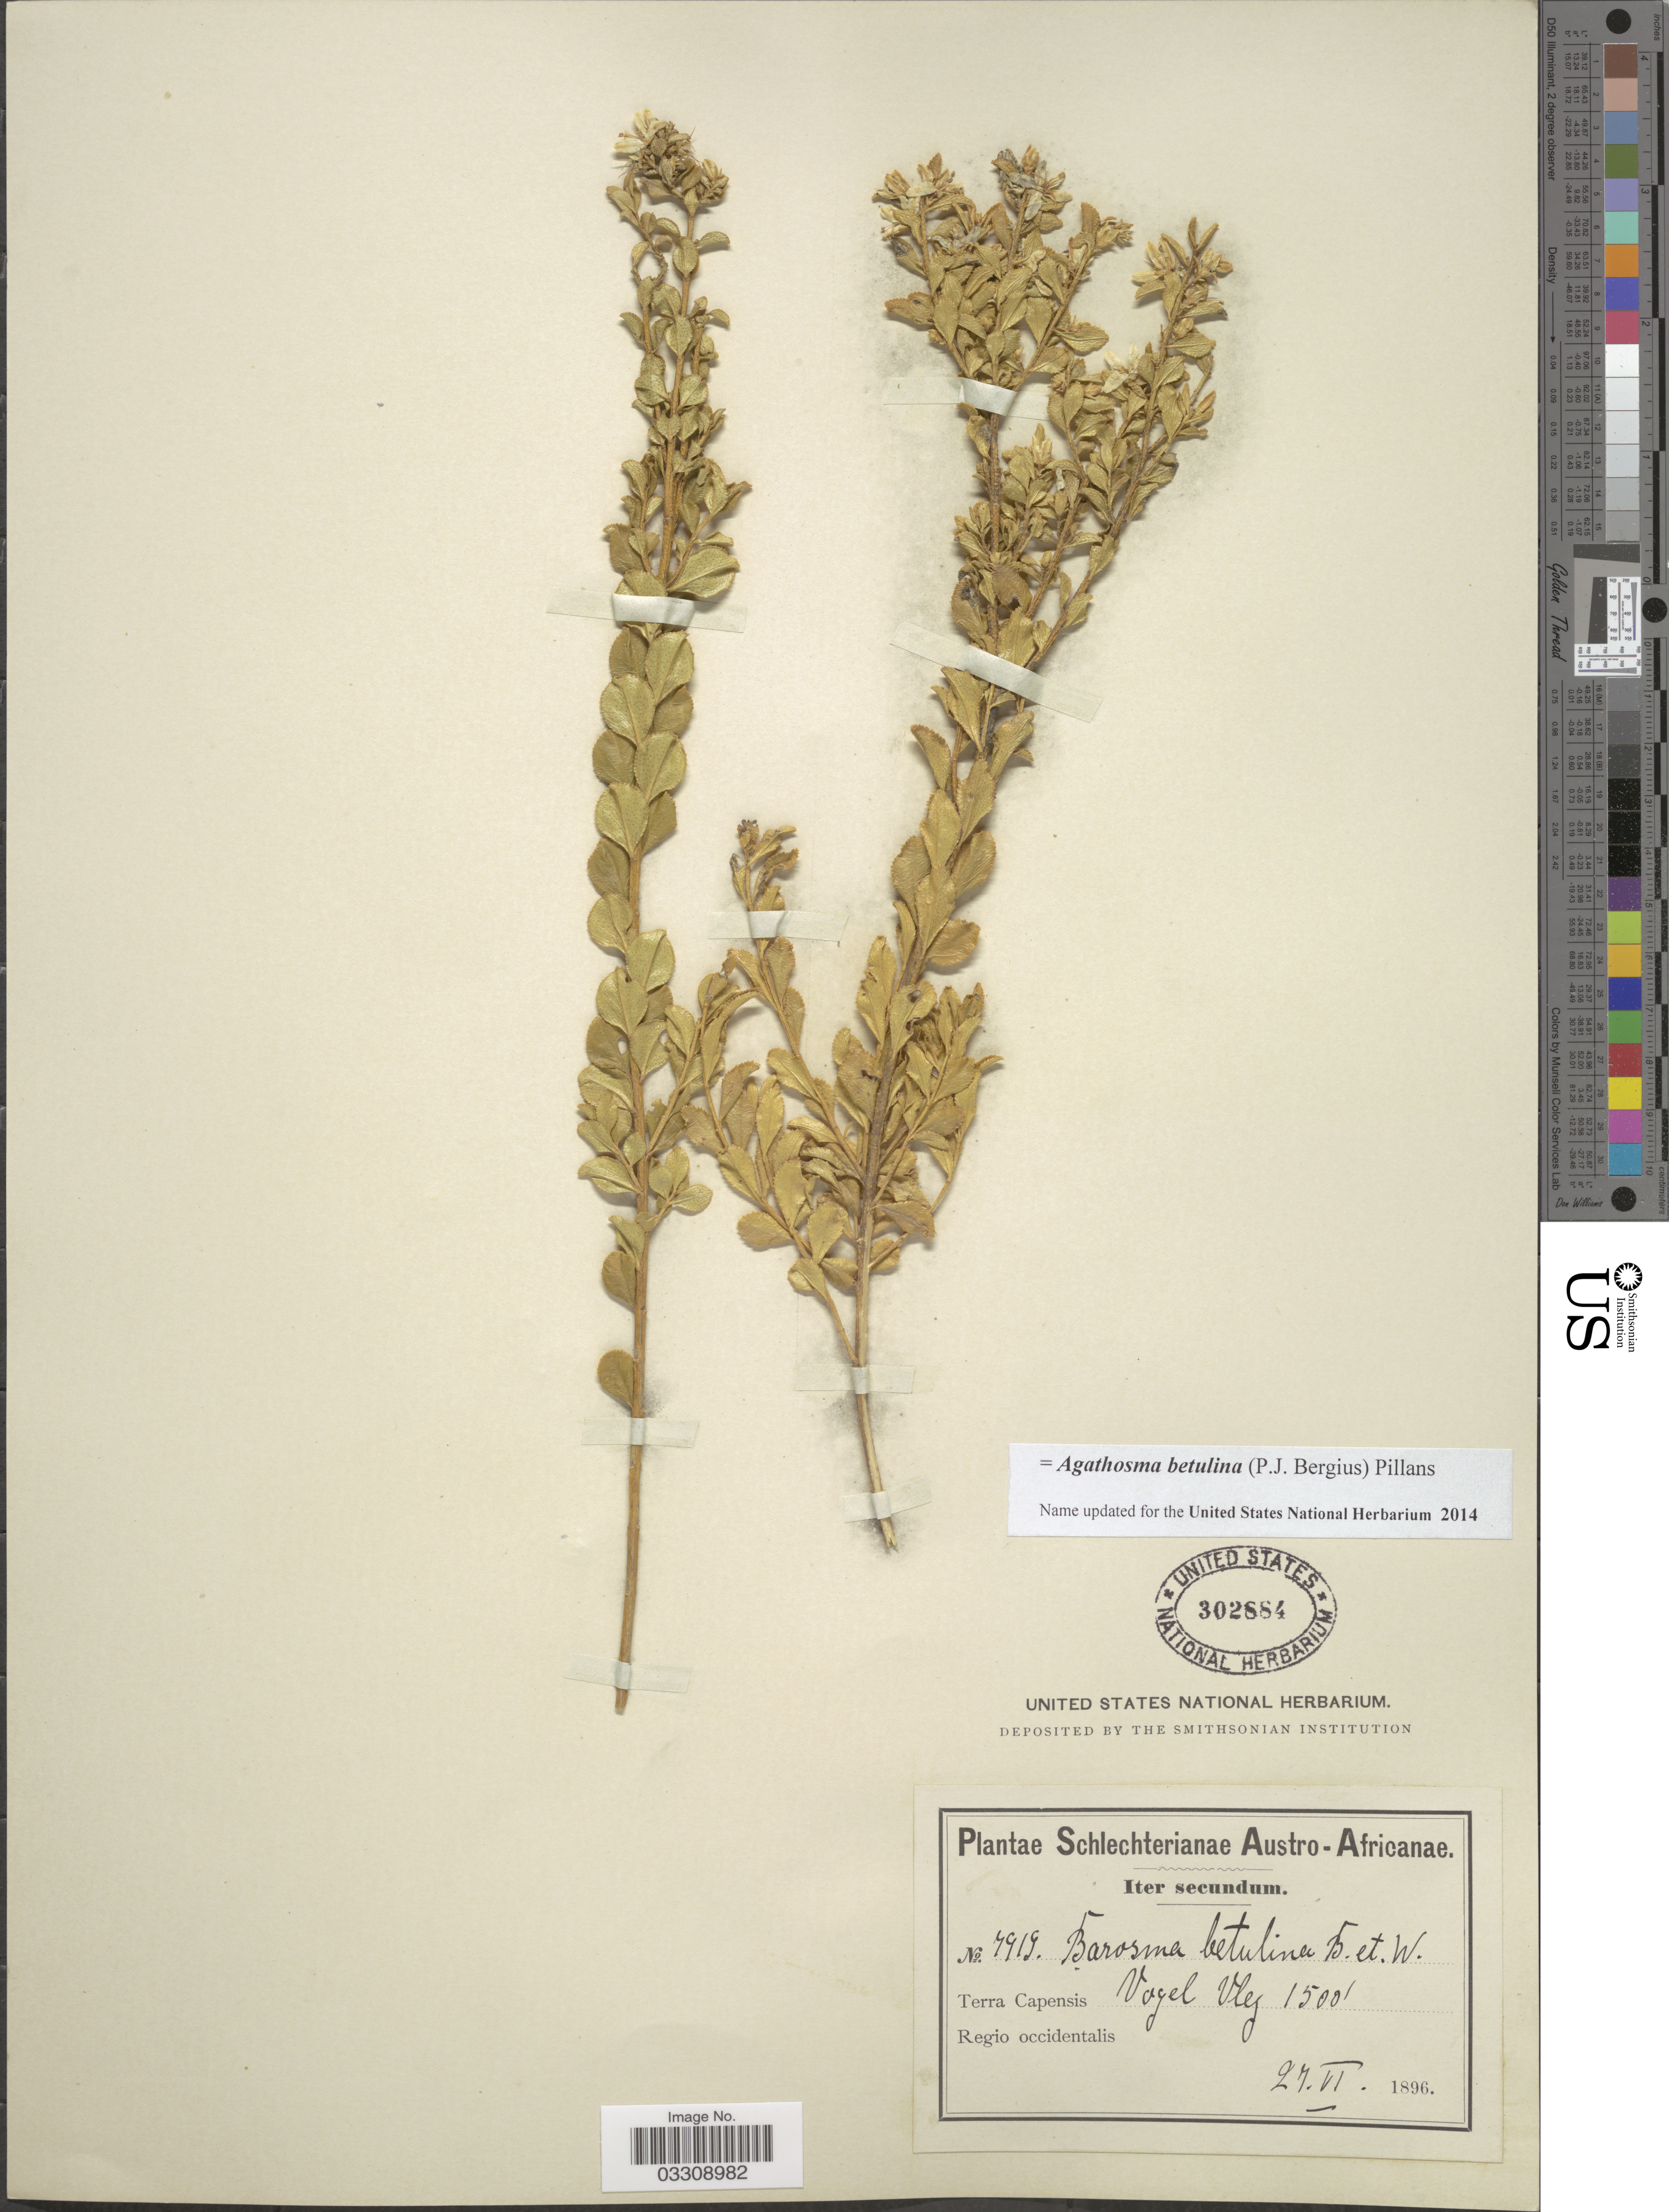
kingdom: Plantae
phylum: Tracheophyta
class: Magnoliopsida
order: Sapindales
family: Rutaceae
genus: Agathosma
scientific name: Agathosma betulina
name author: (P.J. Bergius) Pillans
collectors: Schlechter, --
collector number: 7919*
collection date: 1896-06-27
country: South Africa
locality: Austro-Africanae, Terra capensis Vogel Vley, Regio occidentalis.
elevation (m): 457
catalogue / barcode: US 302884